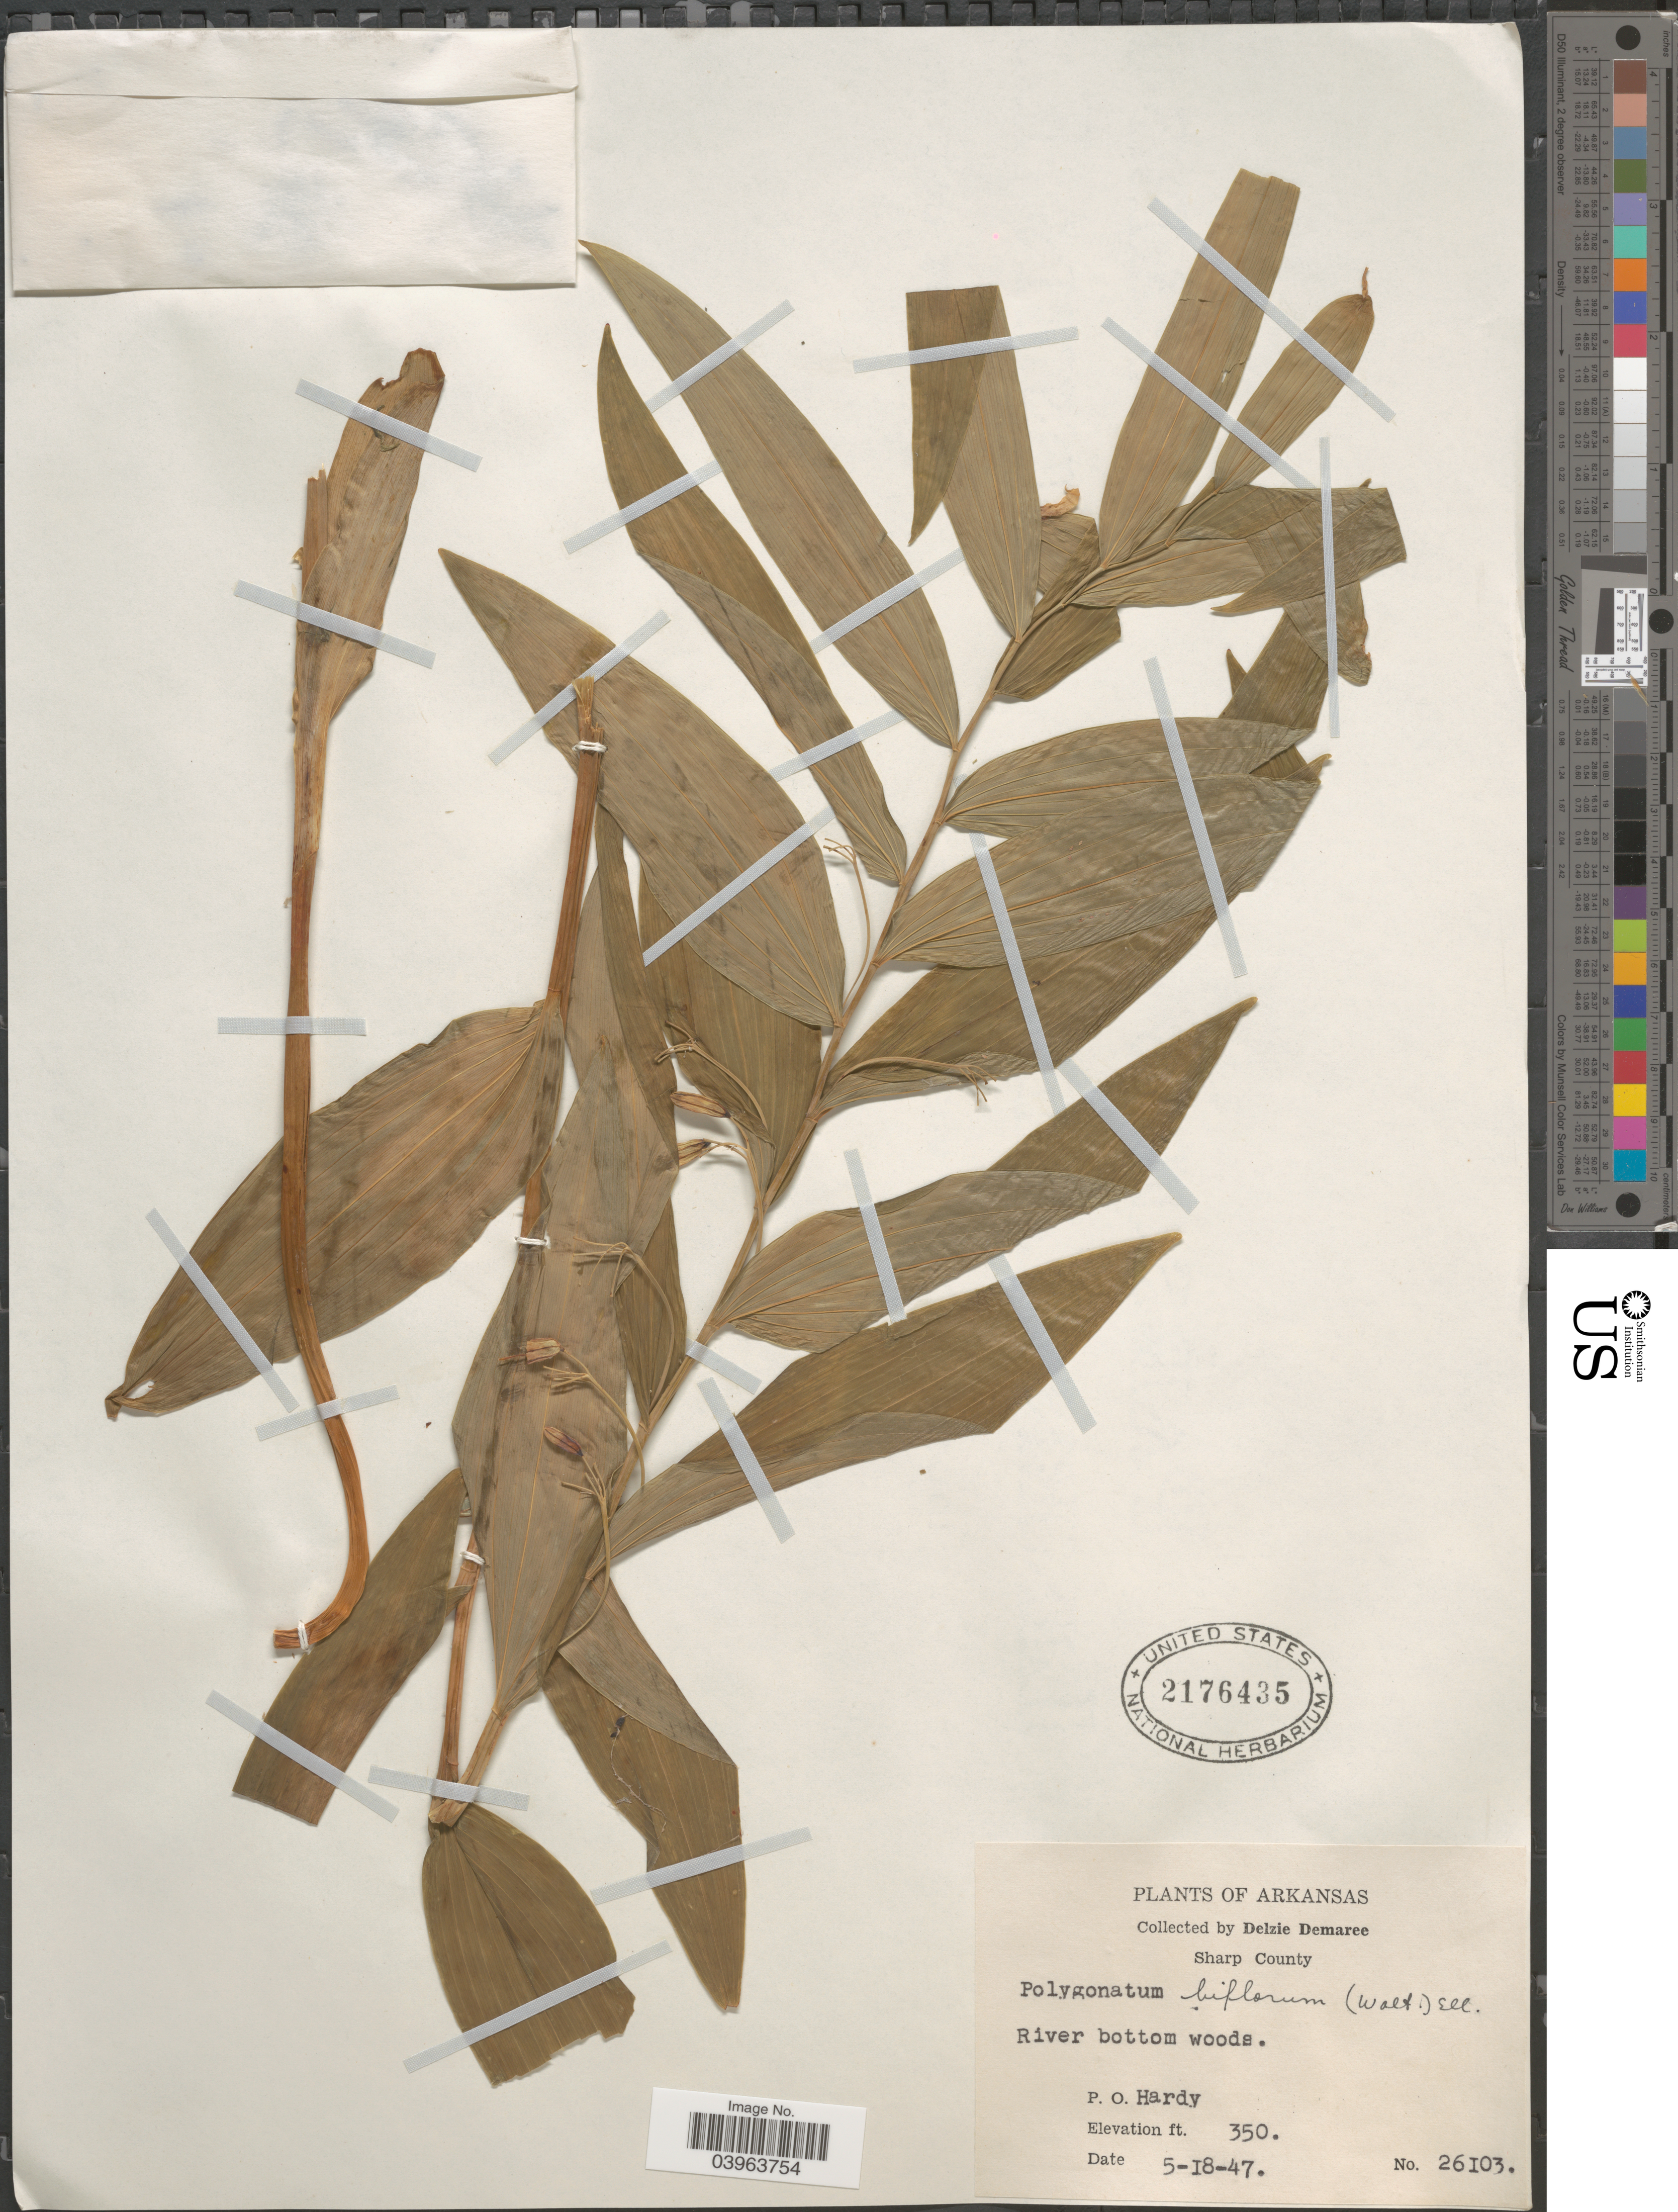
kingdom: Plantae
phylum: Tracheophyta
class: Liliopsida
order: Asparagales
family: Asparagaceae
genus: Polygonatum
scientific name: Polygonatum biflorum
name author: (Walter) Elliott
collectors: D. Demaree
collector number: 26103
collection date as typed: Transcribed d/m/y: 18/5/47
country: United States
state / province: Arkansas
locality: Sharp County. River bottom woods. P. O. Hardy.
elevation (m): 107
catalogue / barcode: US 2176435